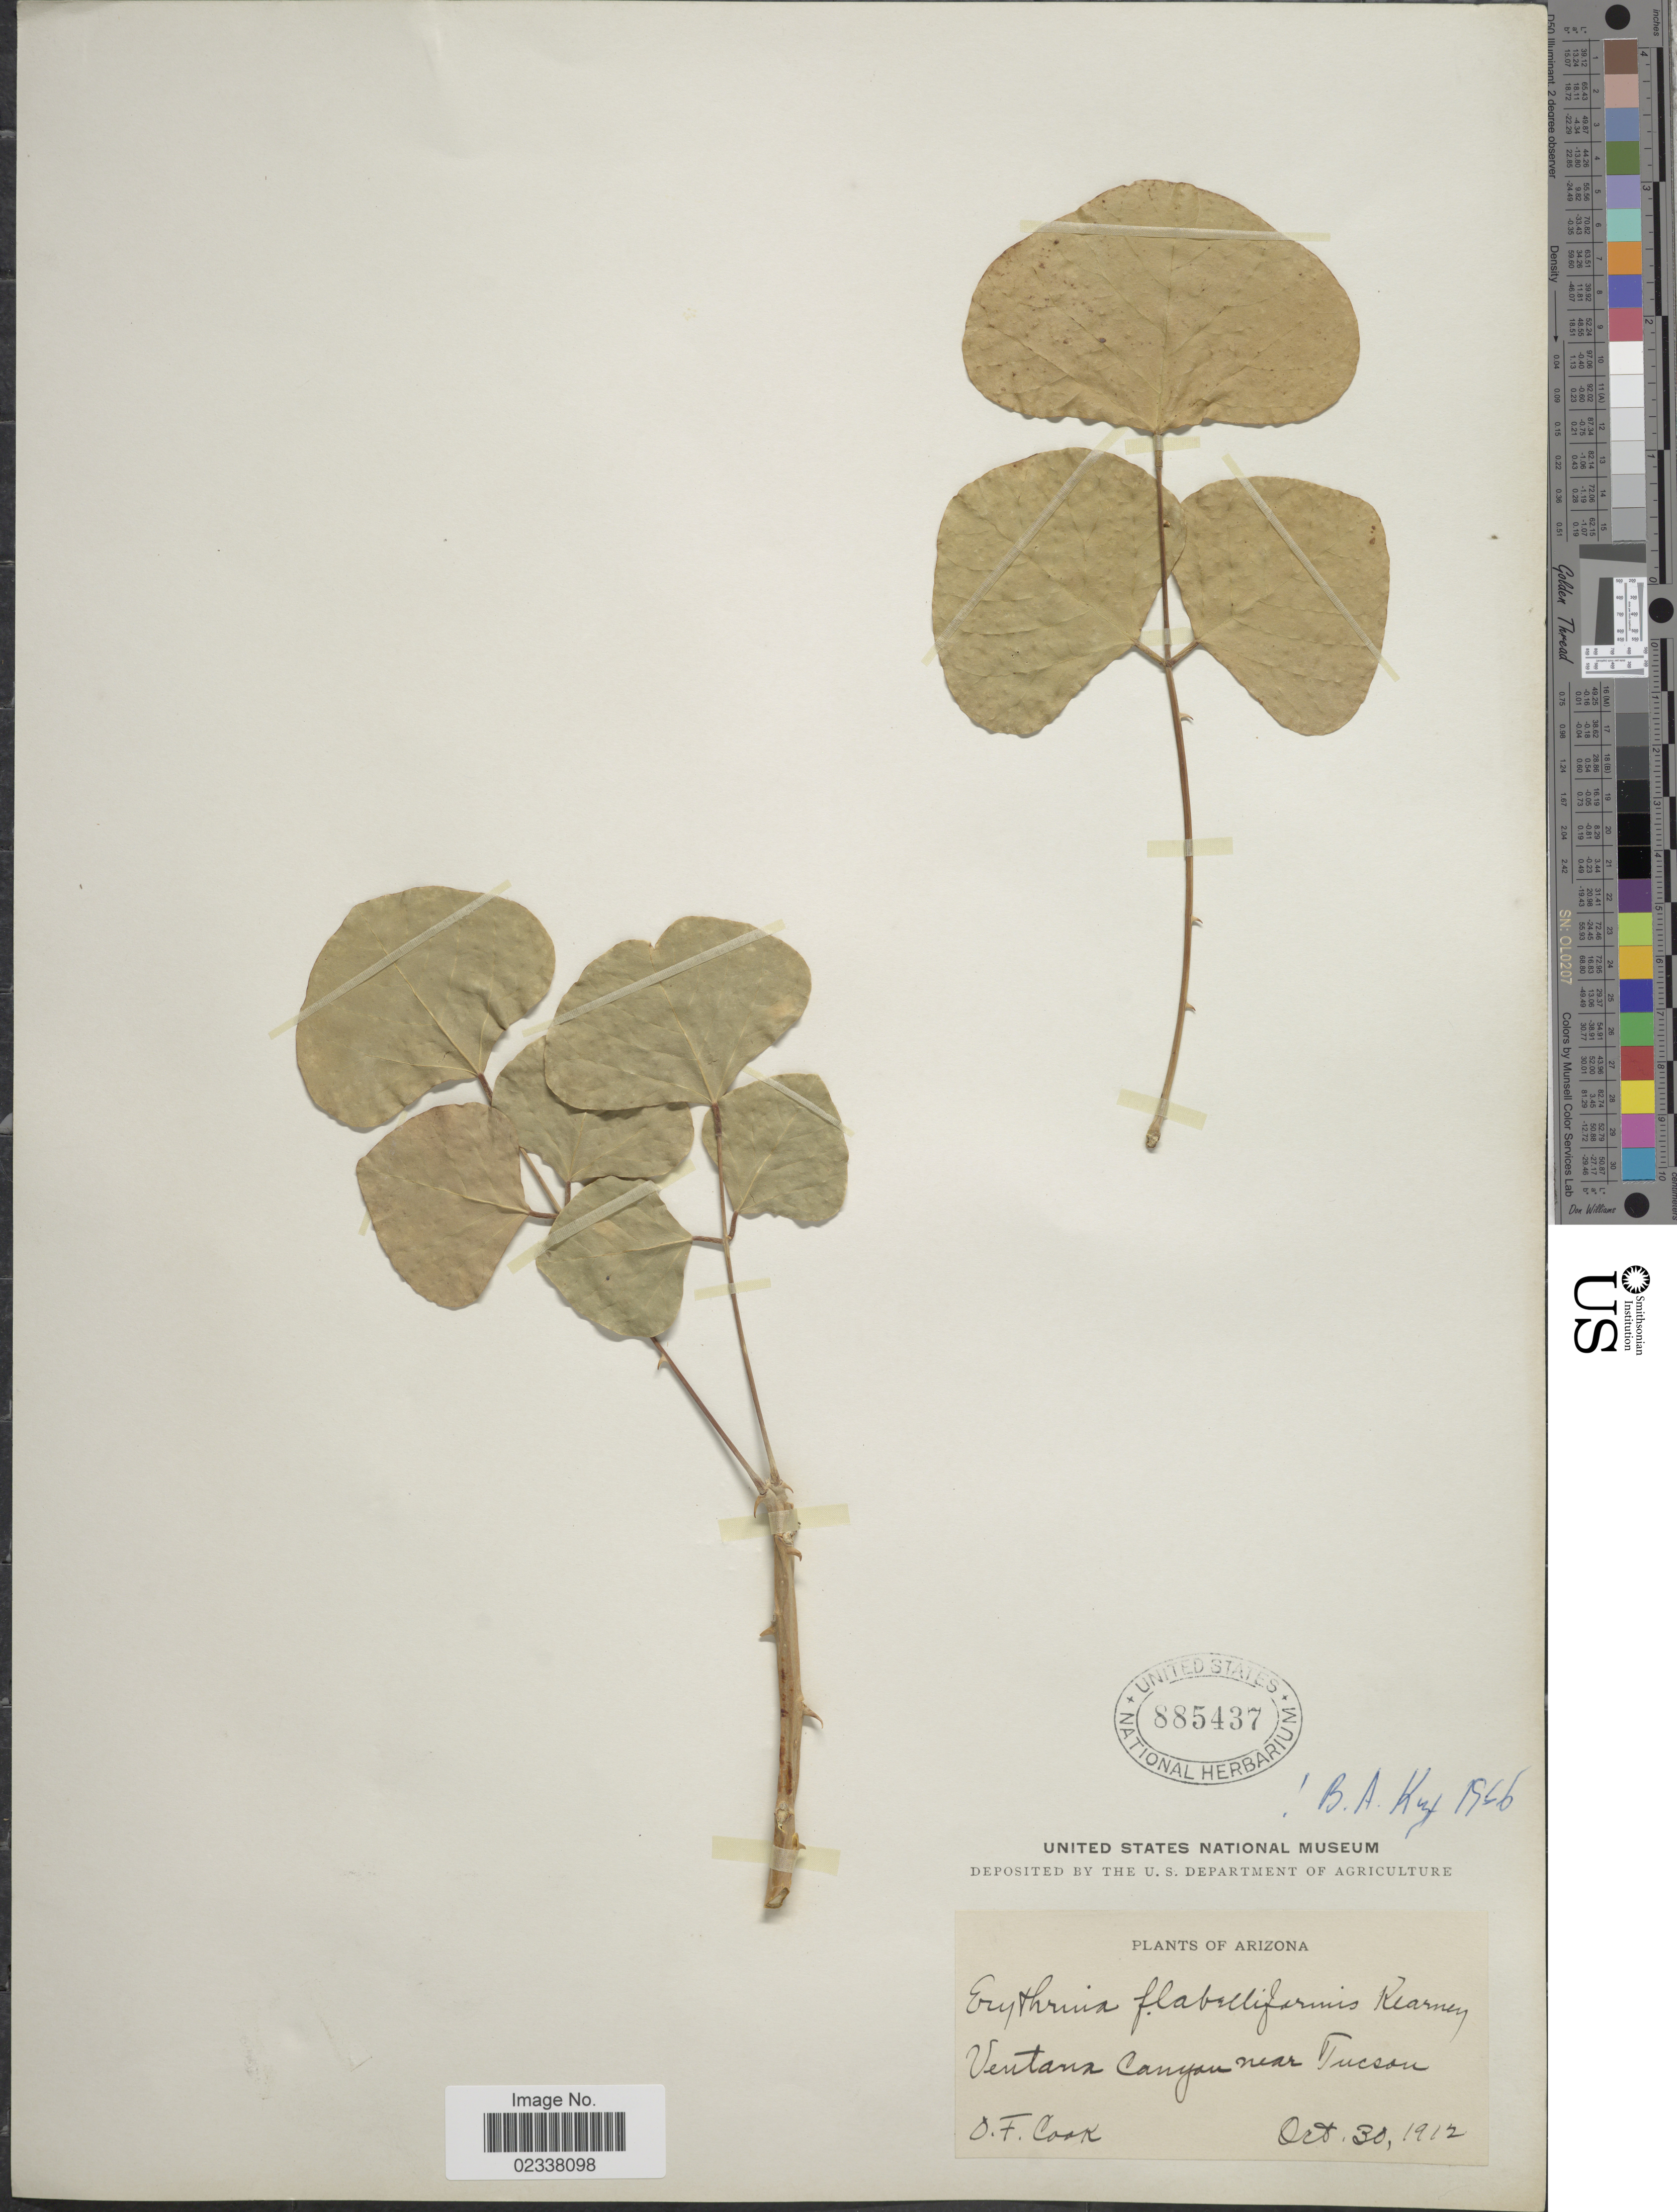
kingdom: Plantae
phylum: Tracheophyta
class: Magnoliopsida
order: Fabales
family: Fabaceae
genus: Erythrina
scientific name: Erythrina flabelliformis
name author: Kearney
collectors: O. F. Cook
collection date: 1912-10-30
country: United States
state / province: Arizona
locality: Ventana Canyon near Tucson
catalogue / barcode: US 885437